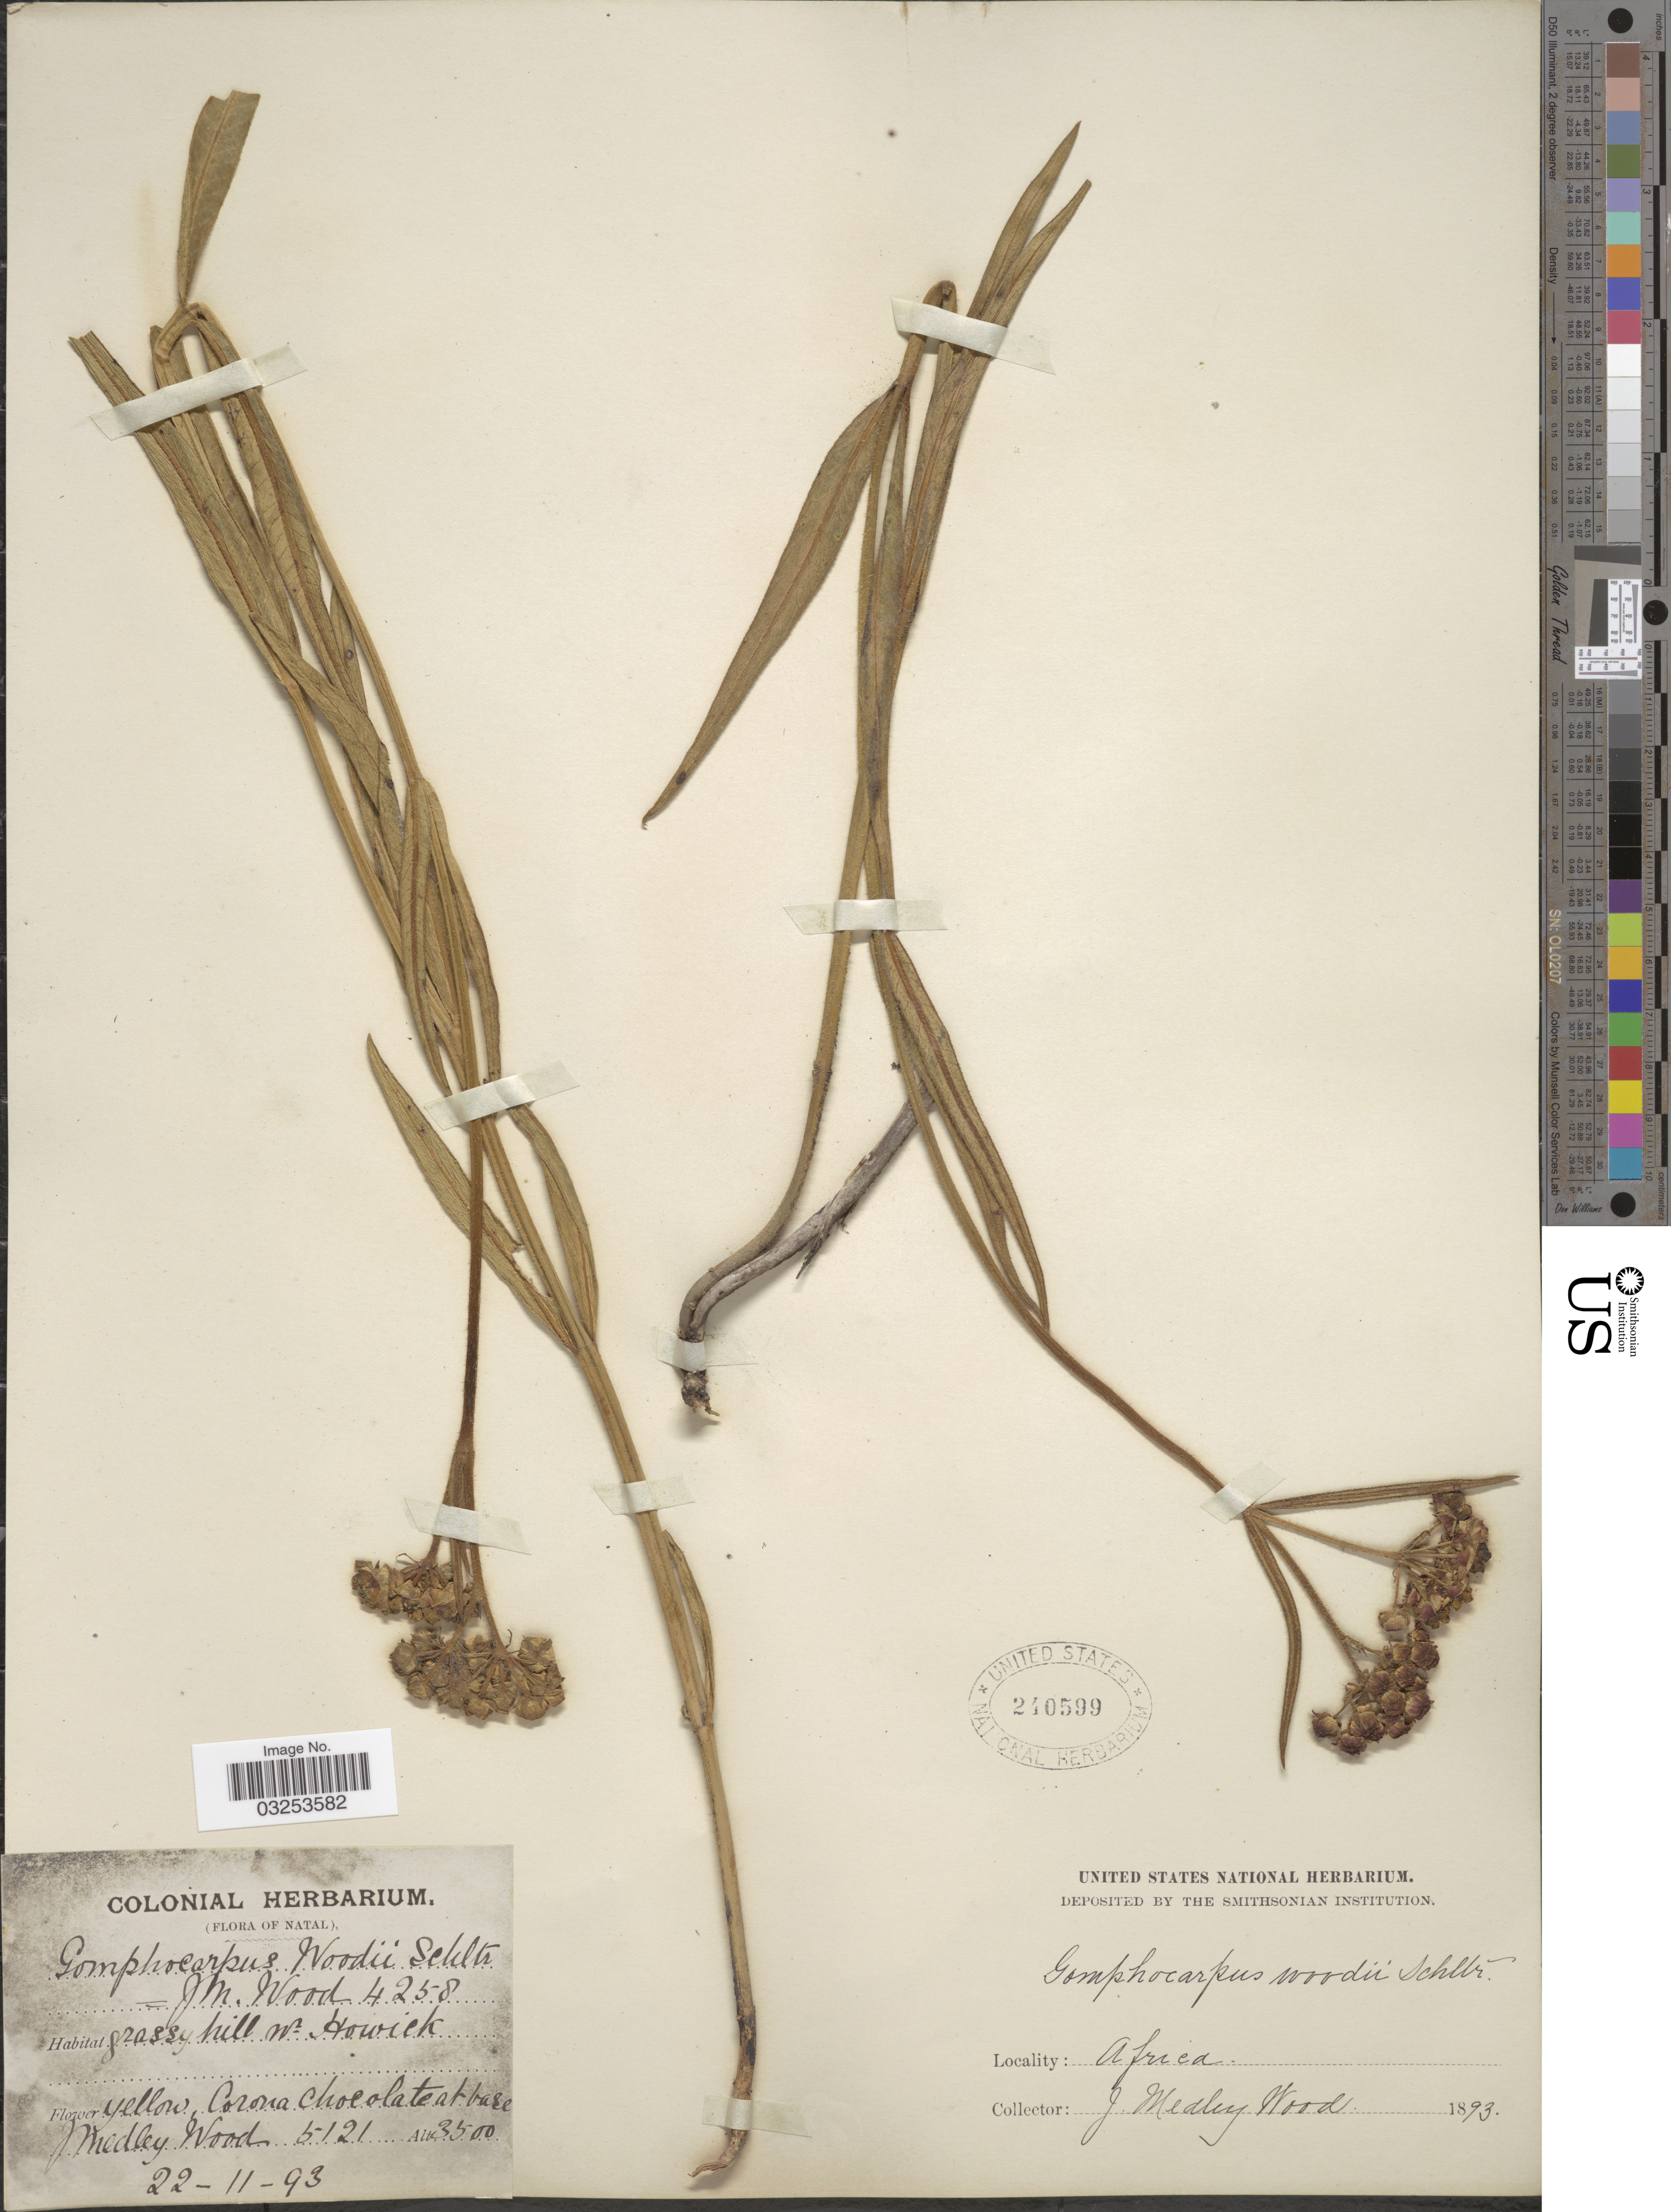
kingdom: Plantae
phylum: Tracheophyta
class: Magnoliopsida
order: Gentianales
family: Apocynaceae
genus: Gomphocarpus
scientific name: Gomphocarpus woodii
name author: Schltr.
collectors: J. Medley Wood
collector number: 5121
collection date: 1893-11-22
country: South Africa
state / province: KwaZulu-Natal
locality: Natal, grassy hill nr Howick.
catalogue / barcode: US 240599